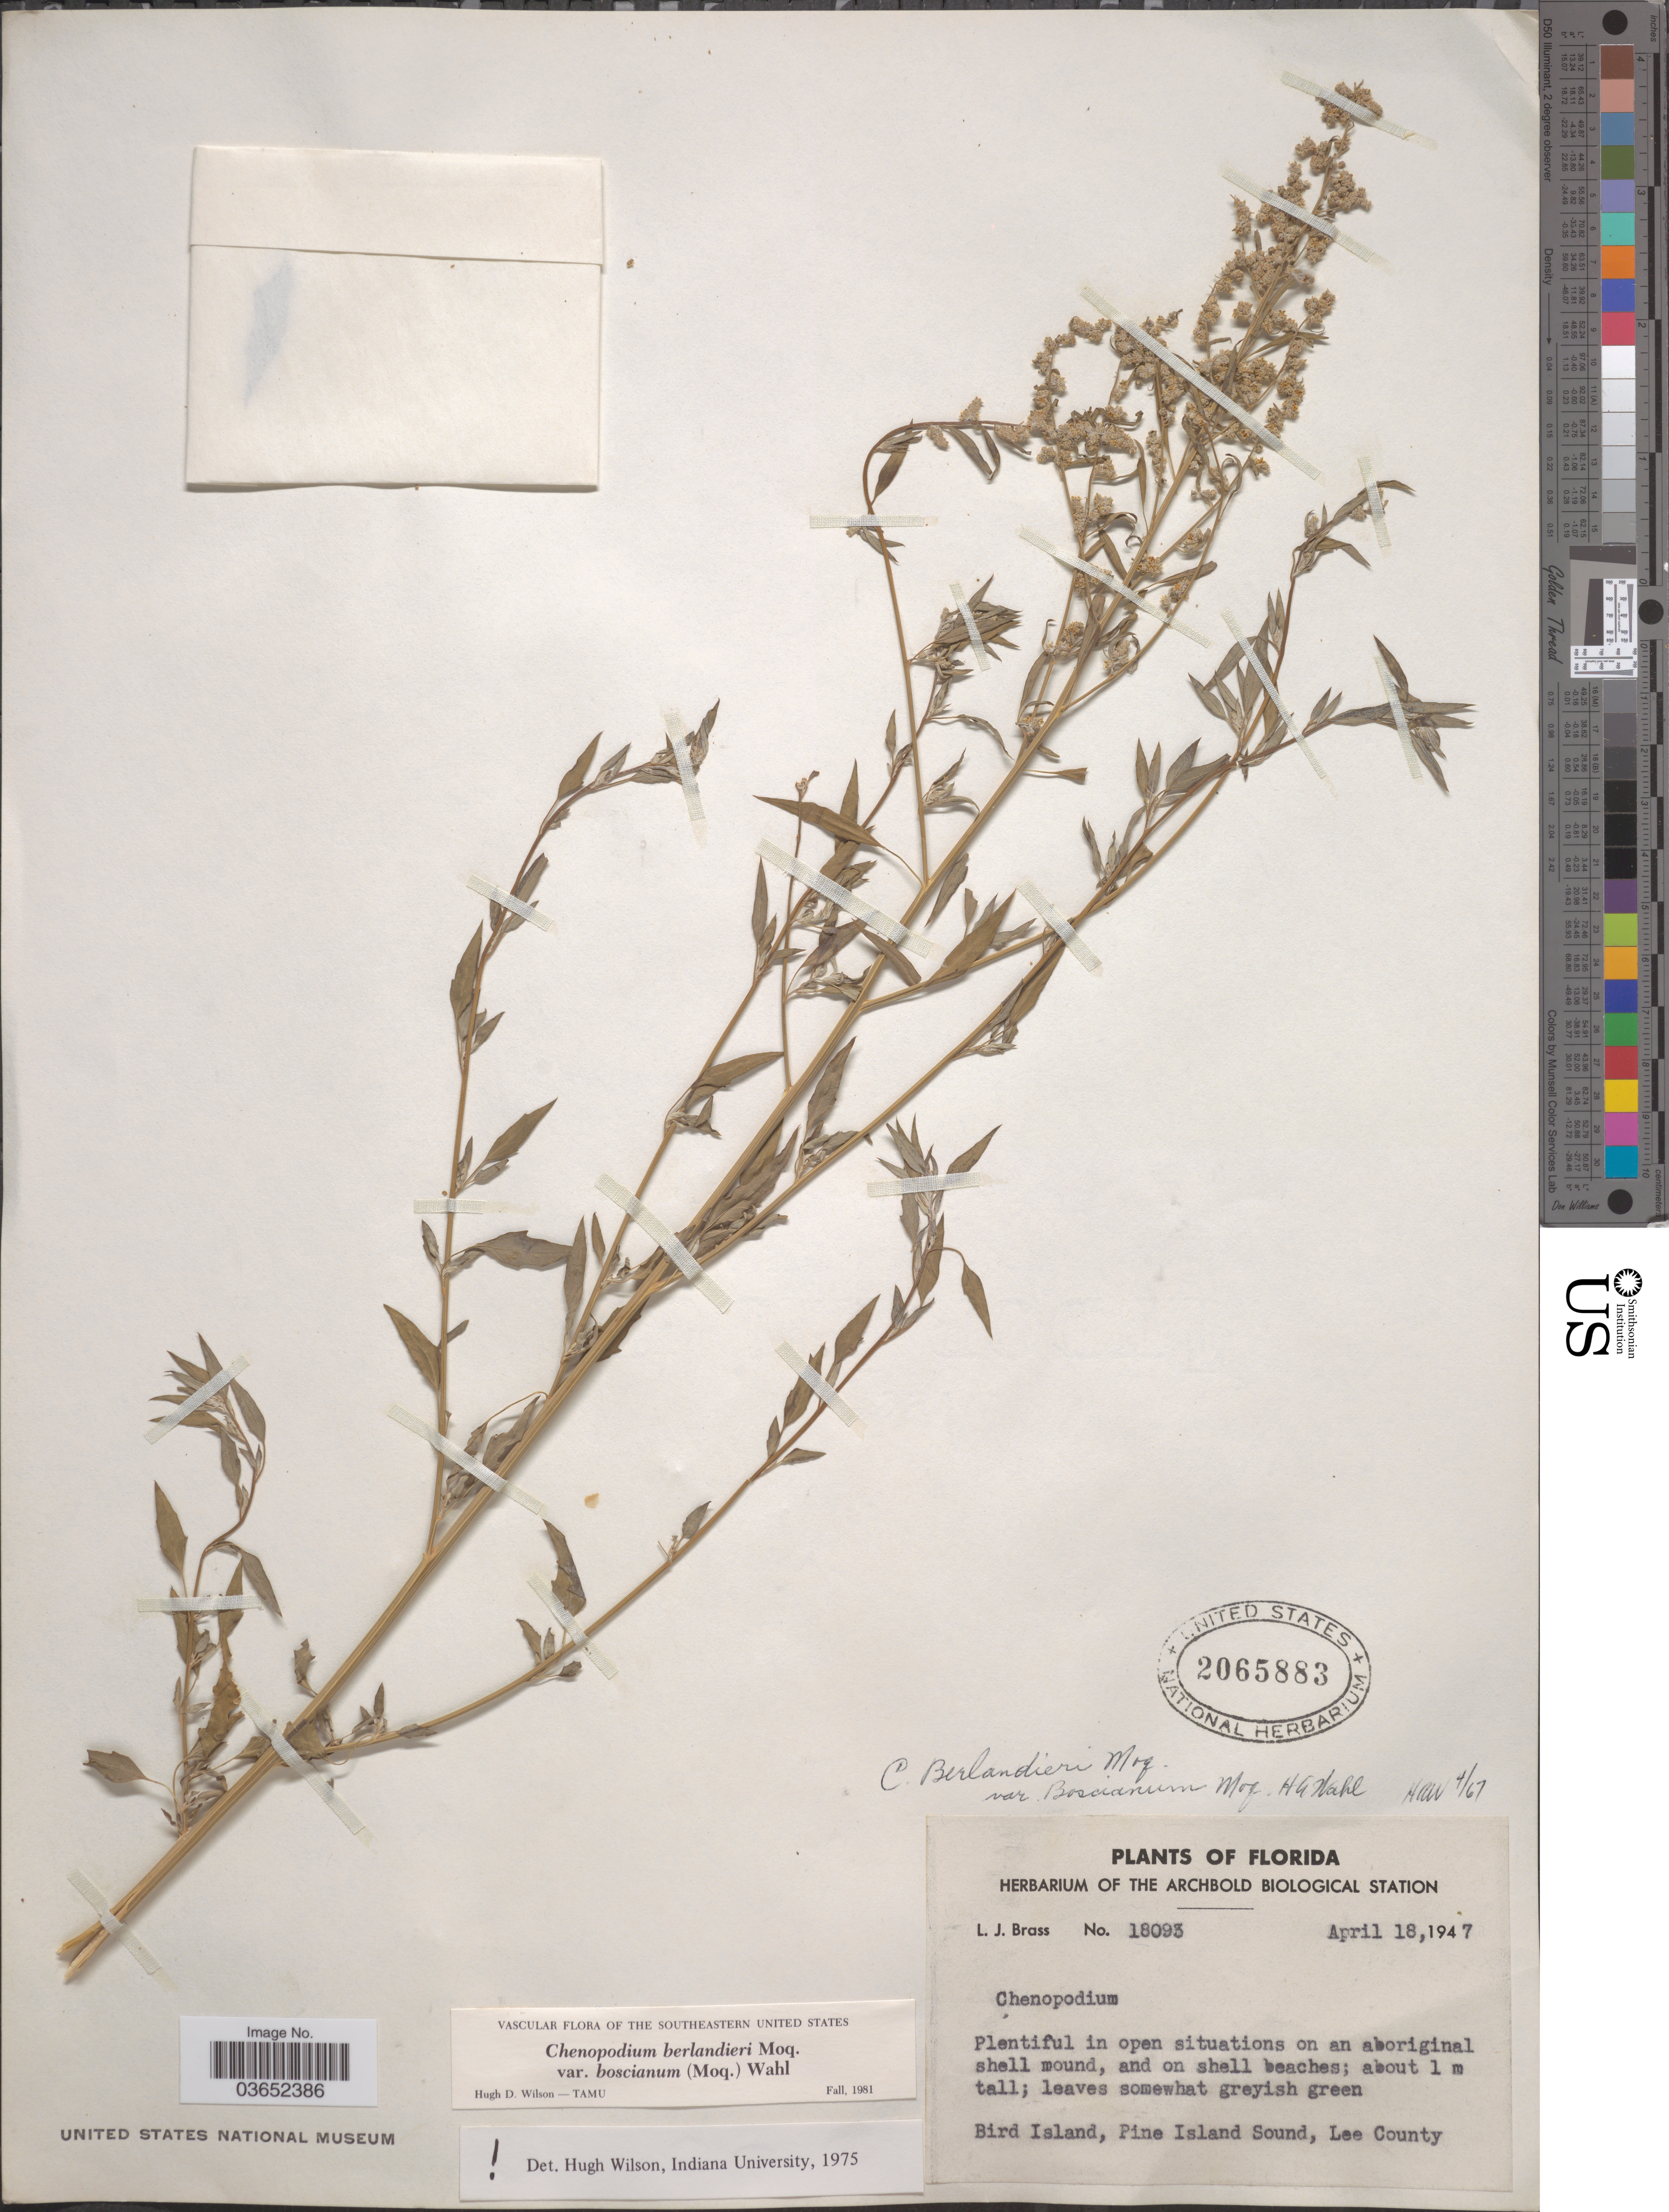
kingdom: Plantae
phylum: Tracheophyta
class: Magnoliopsida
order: Caryophyllales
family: Amaranthaceae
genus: Chenopodium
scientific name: Chenopodium berlandieri var. boscianum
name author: (Moq.) Wahl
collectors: L. J. Brass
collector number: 18093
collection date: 1947-04-18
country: United States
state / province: Florida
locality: Bird Island, Pine Island Sound, Lee County.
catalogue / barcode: US 2065883